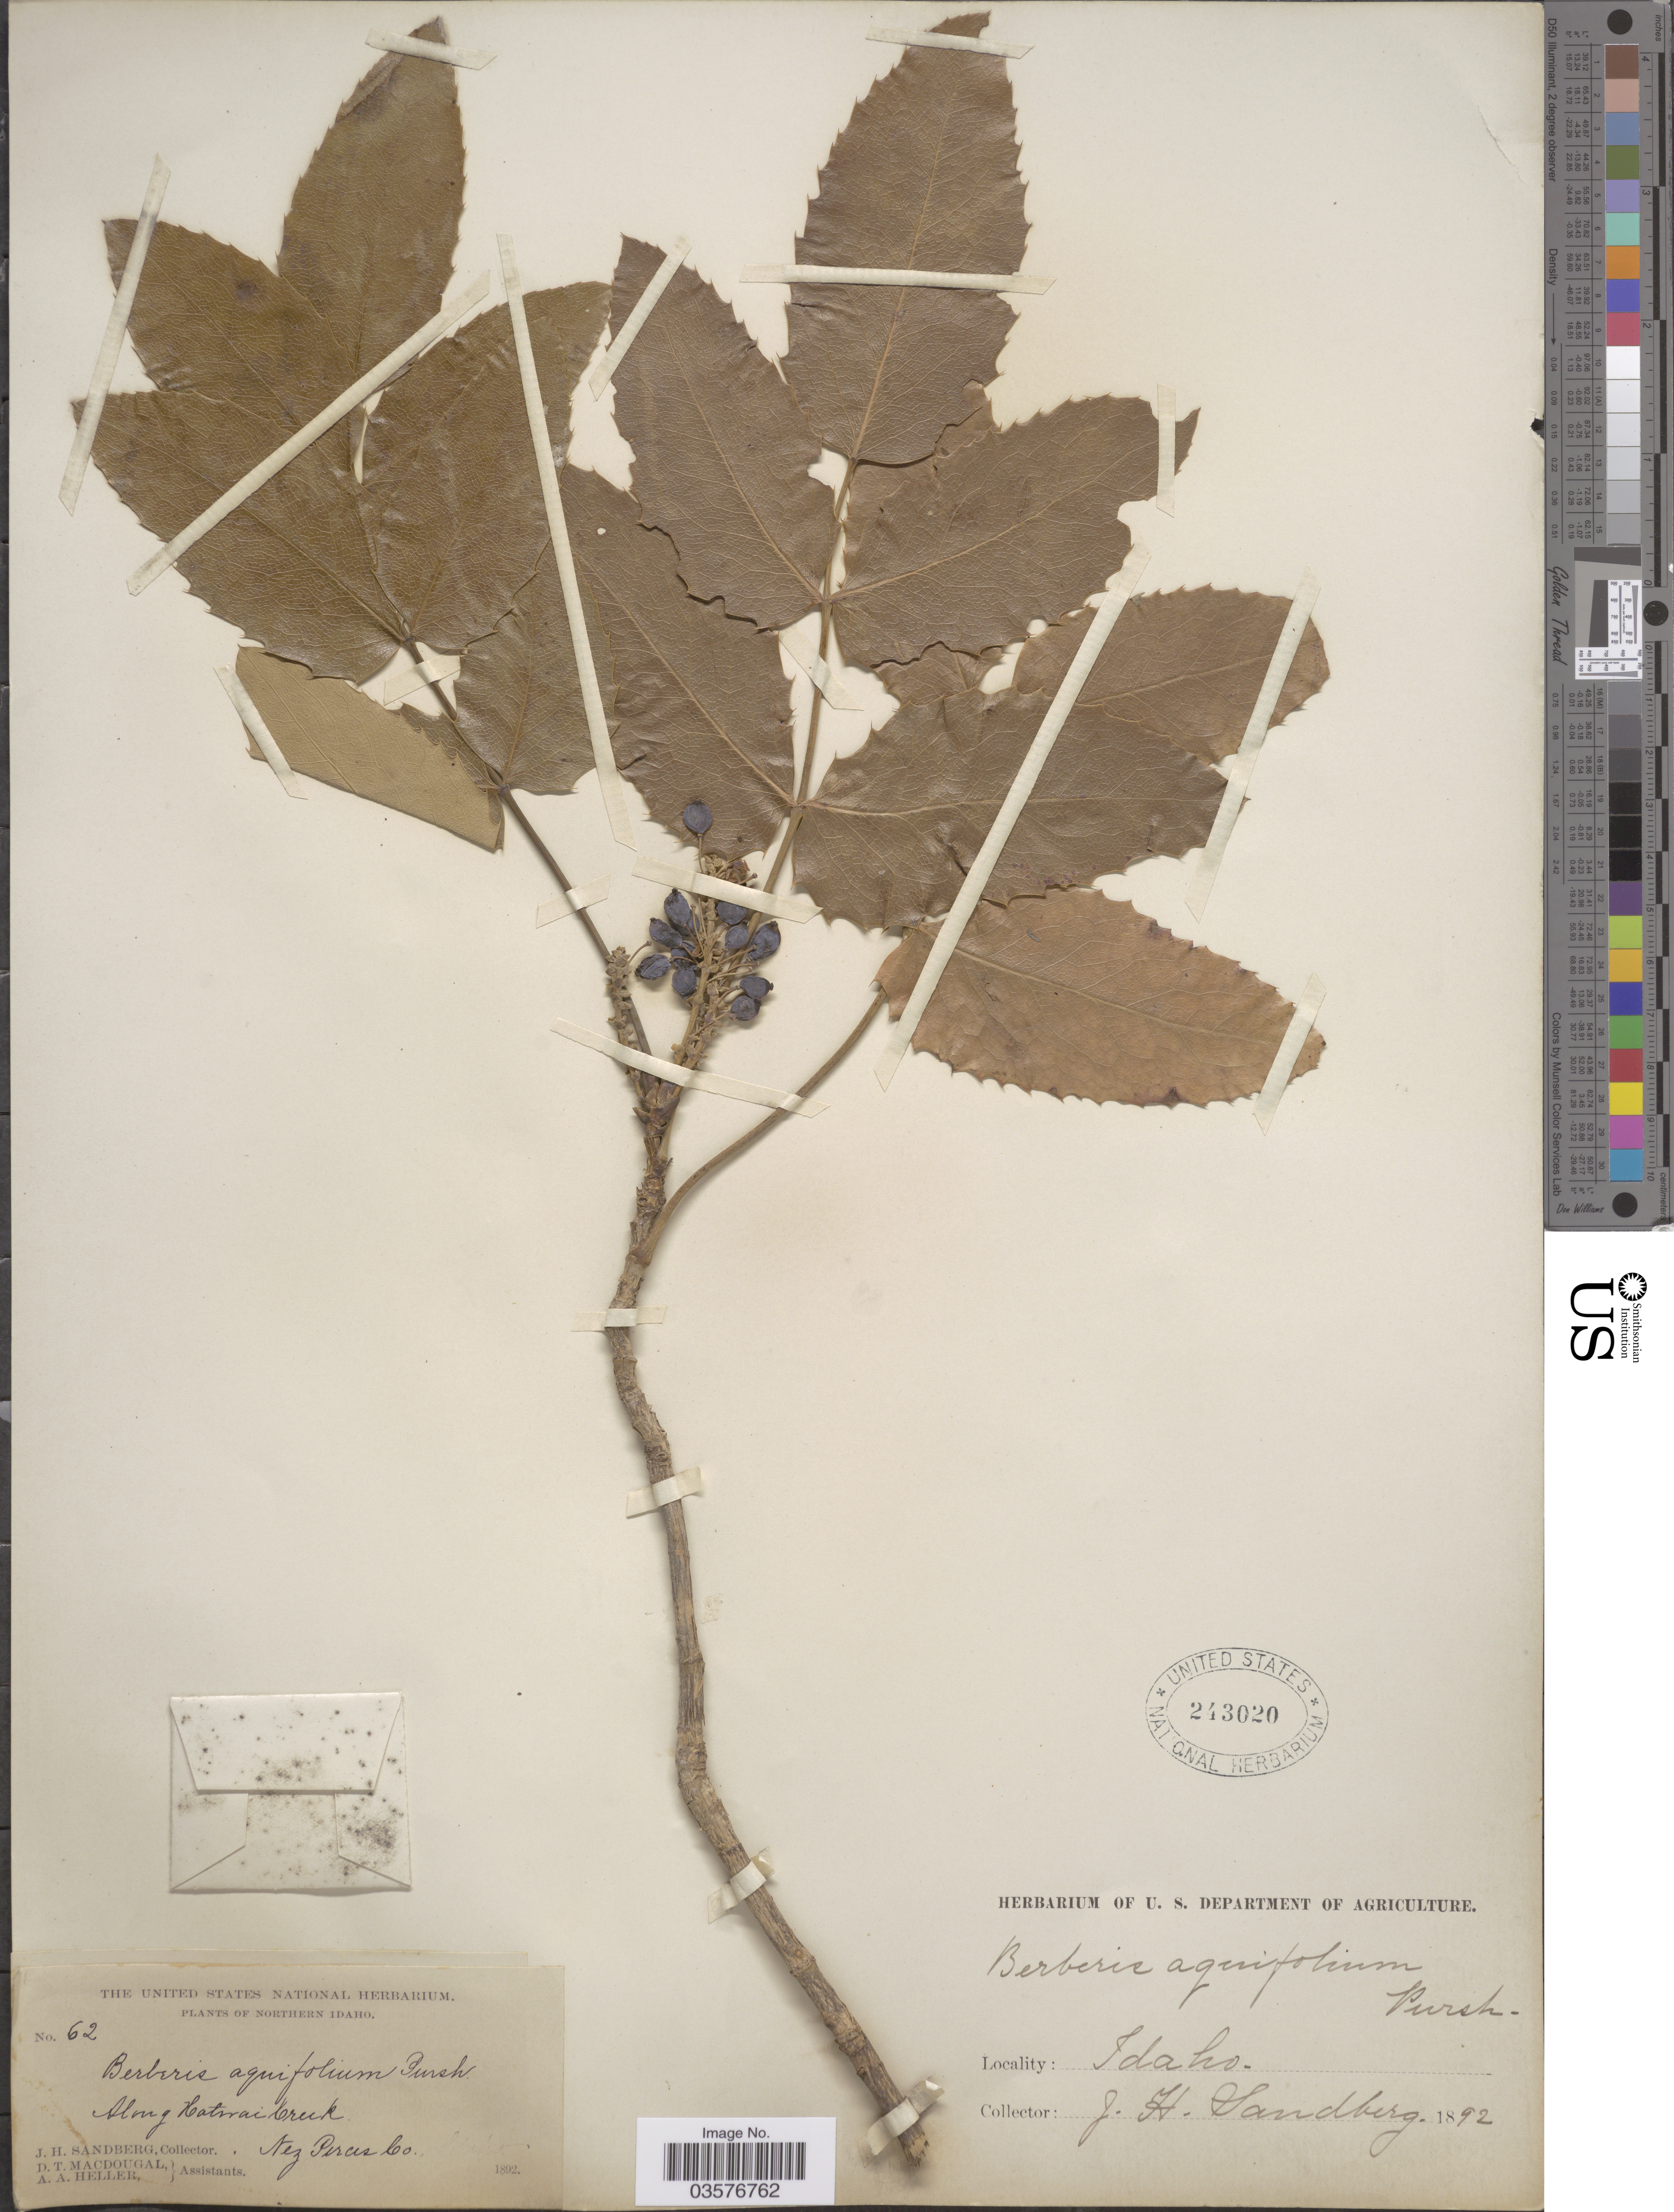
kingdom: Plantae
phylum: Tracheophyta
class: Magnoliopsida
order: Ranunculales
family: Berberidaceae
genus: Mahonia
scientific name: Mahonia repens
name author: (Lindl.) G. Don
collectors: J. H. Sandberg, D. T. MacDougal & A. A. Heller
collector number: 62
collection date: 1892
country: United States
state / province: Idaho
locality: Northern Idaho. Along Hatwai Creek. Nez Perces Co.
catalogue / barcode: US 243020